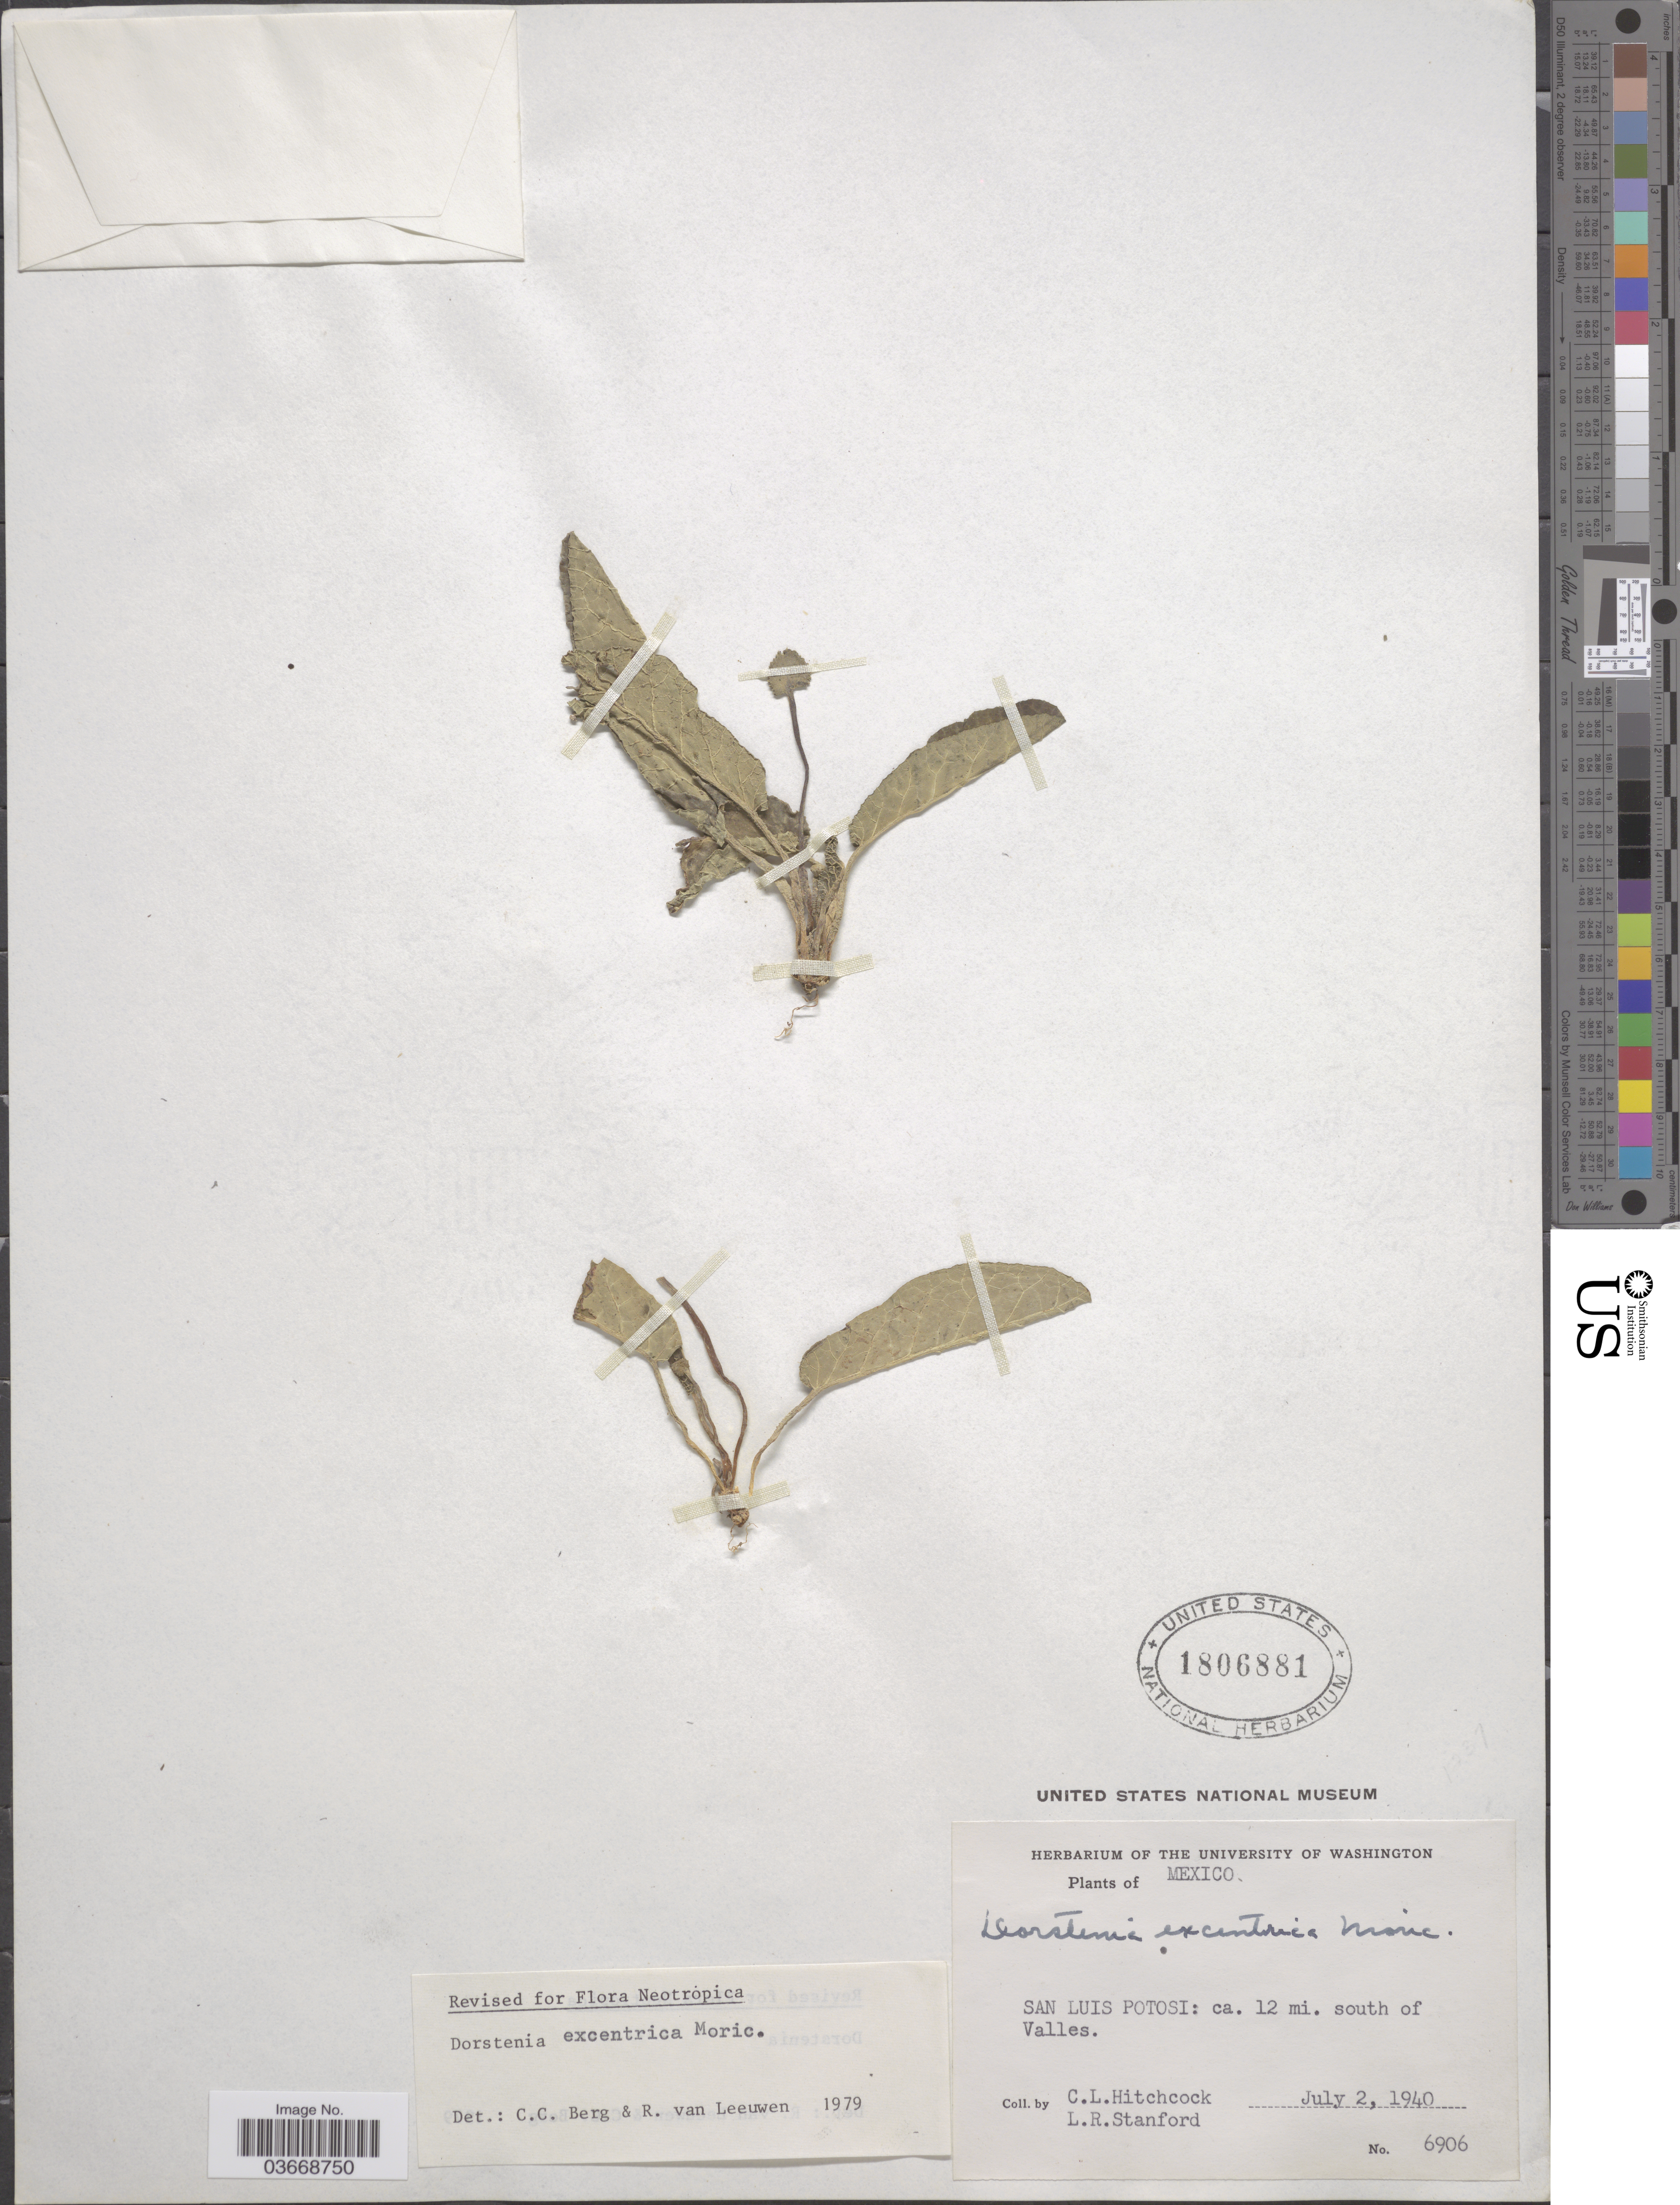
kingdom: Plantae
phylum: Tracheophyta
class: Magnoliopsida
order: Rosales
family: Moraceae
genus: Dorstenia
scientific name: Dorstenia excentrica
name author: Moric.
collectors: C. L. Hitchcock & L. R. Stanford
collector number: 6906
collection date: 1940-07-02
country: Mexico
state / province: San Luis Potosí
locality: Ca. 12 mi. south of Valles.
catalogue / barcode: US 1806881